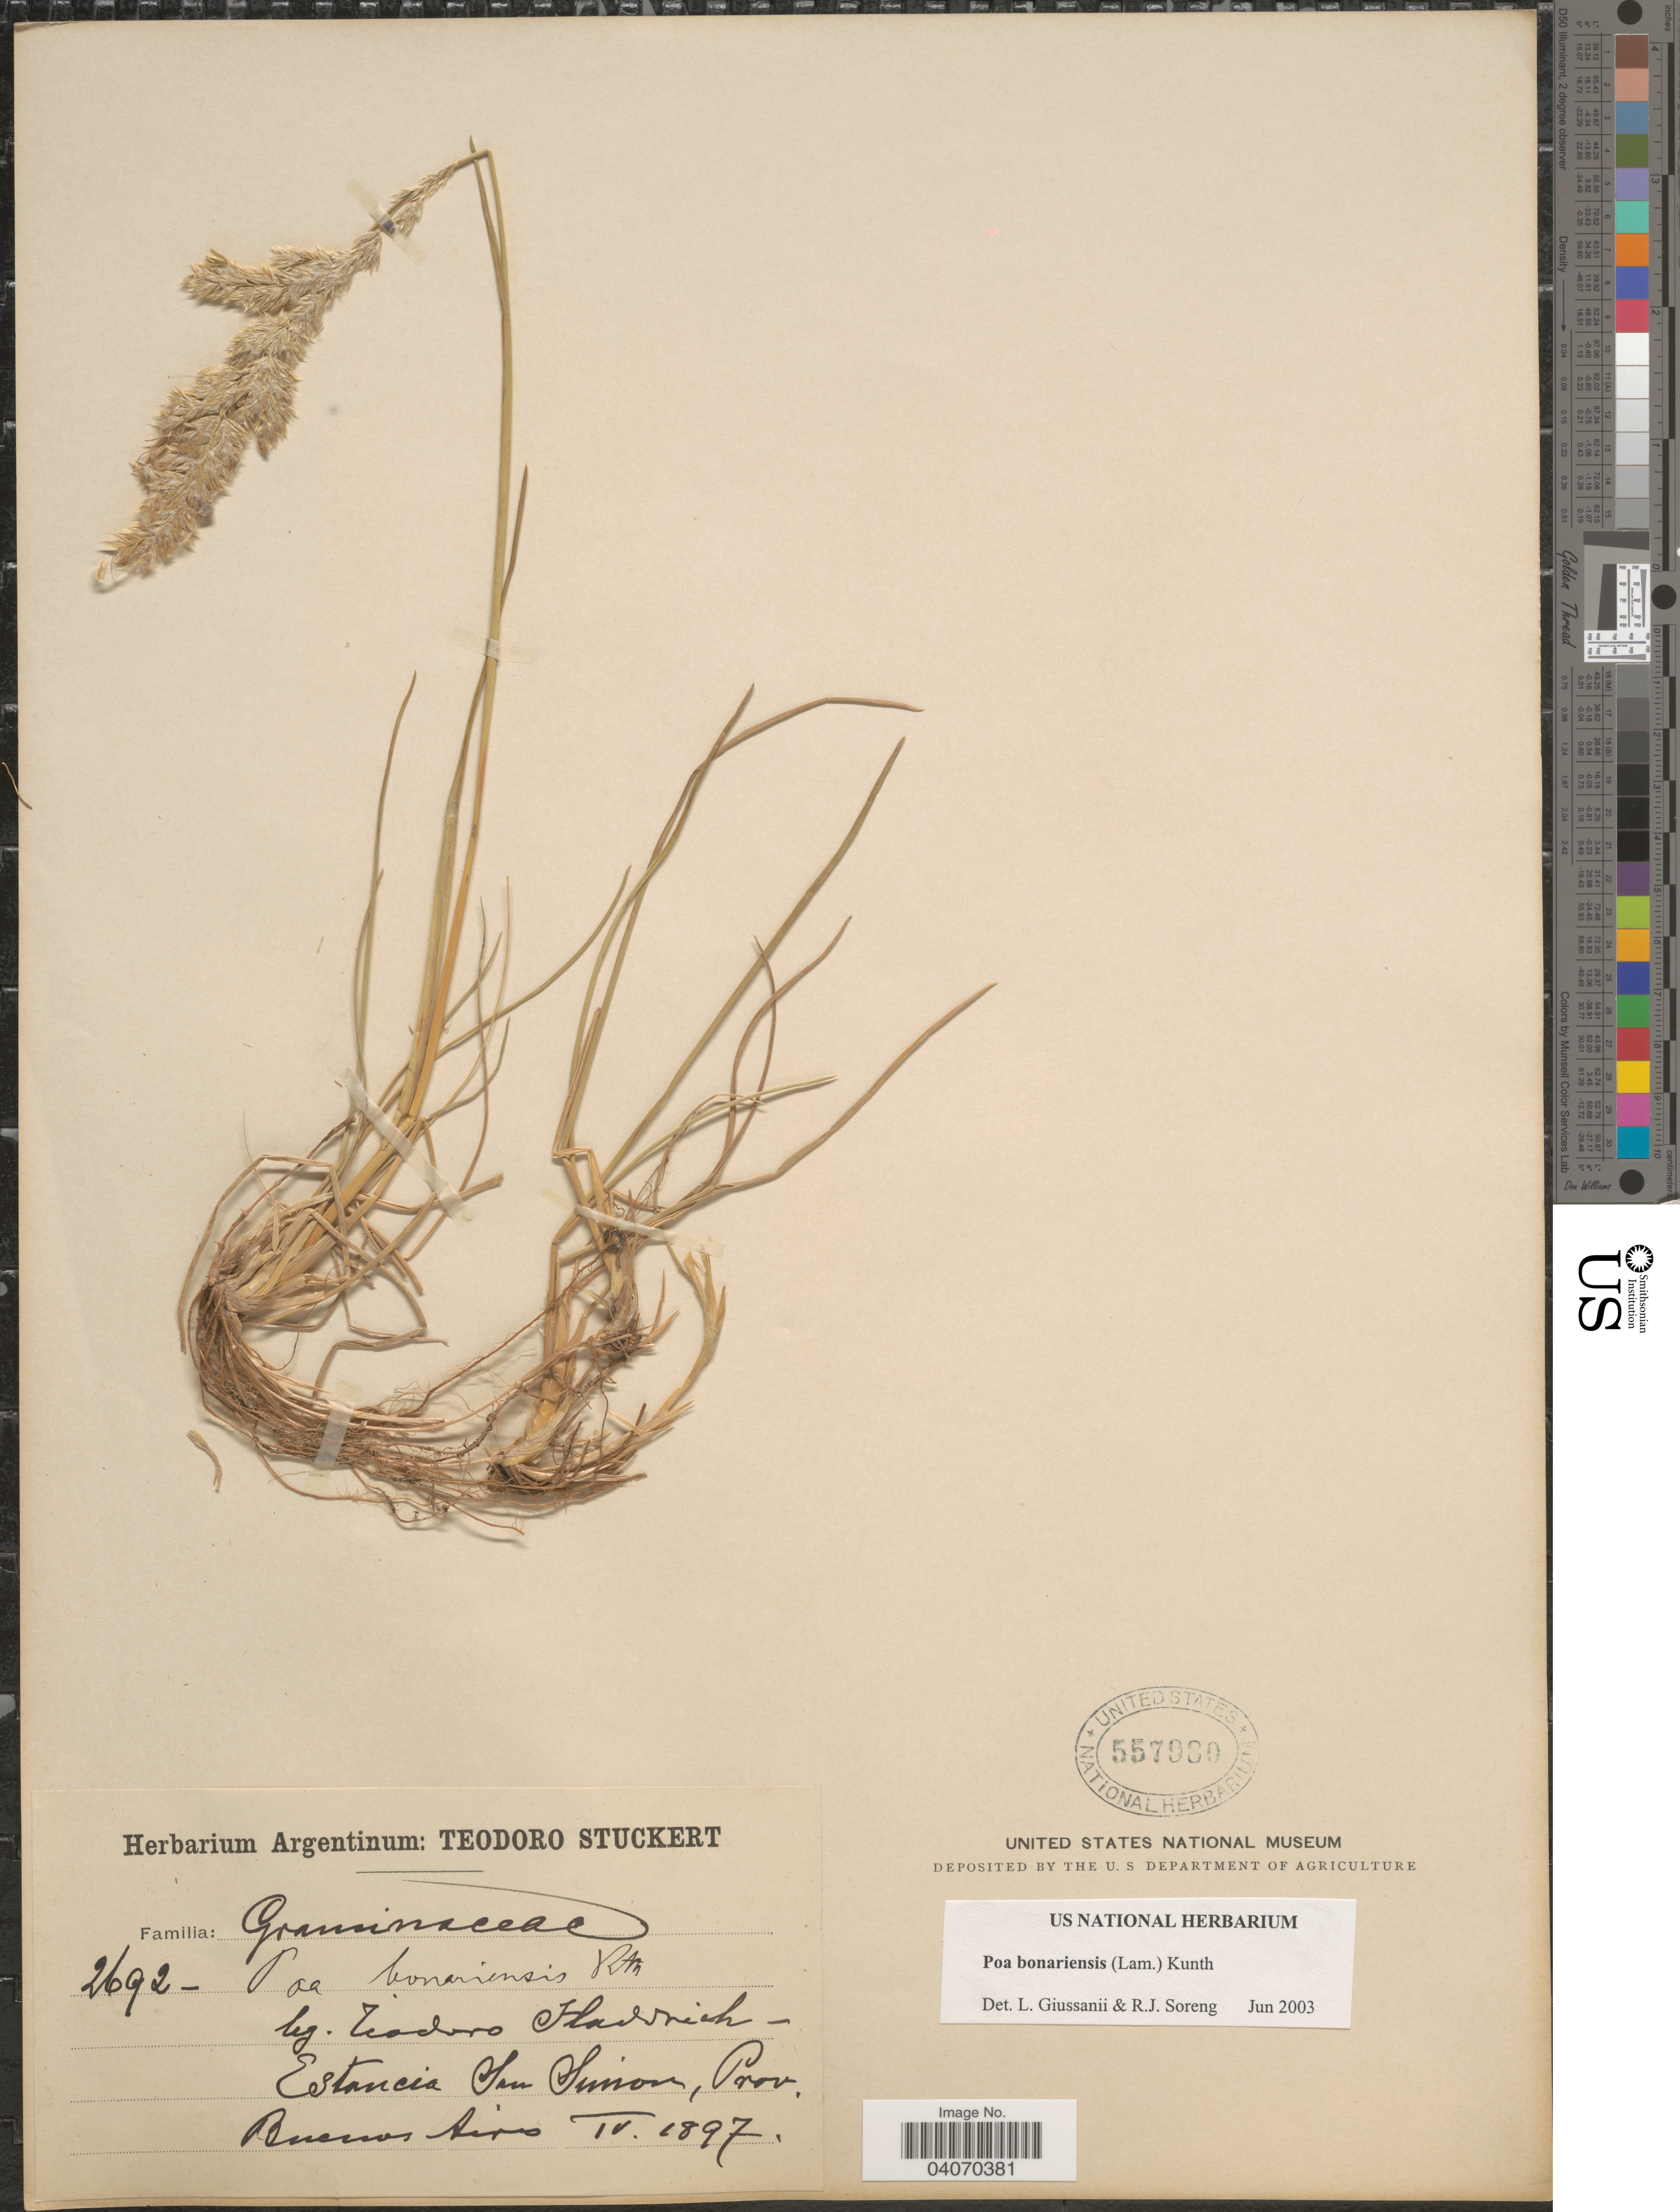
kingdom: Plantae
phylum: Tracheophyta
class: Liliopsida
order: Poales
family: Poaceae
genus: Poa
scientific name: Poa bonariensis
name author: (Lam.) Kunth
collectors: T. Stuckert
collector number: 2692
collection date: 1897-04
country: Argentina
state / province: Buenos Aires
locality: Estancia San Susana.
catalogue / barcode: US 557980